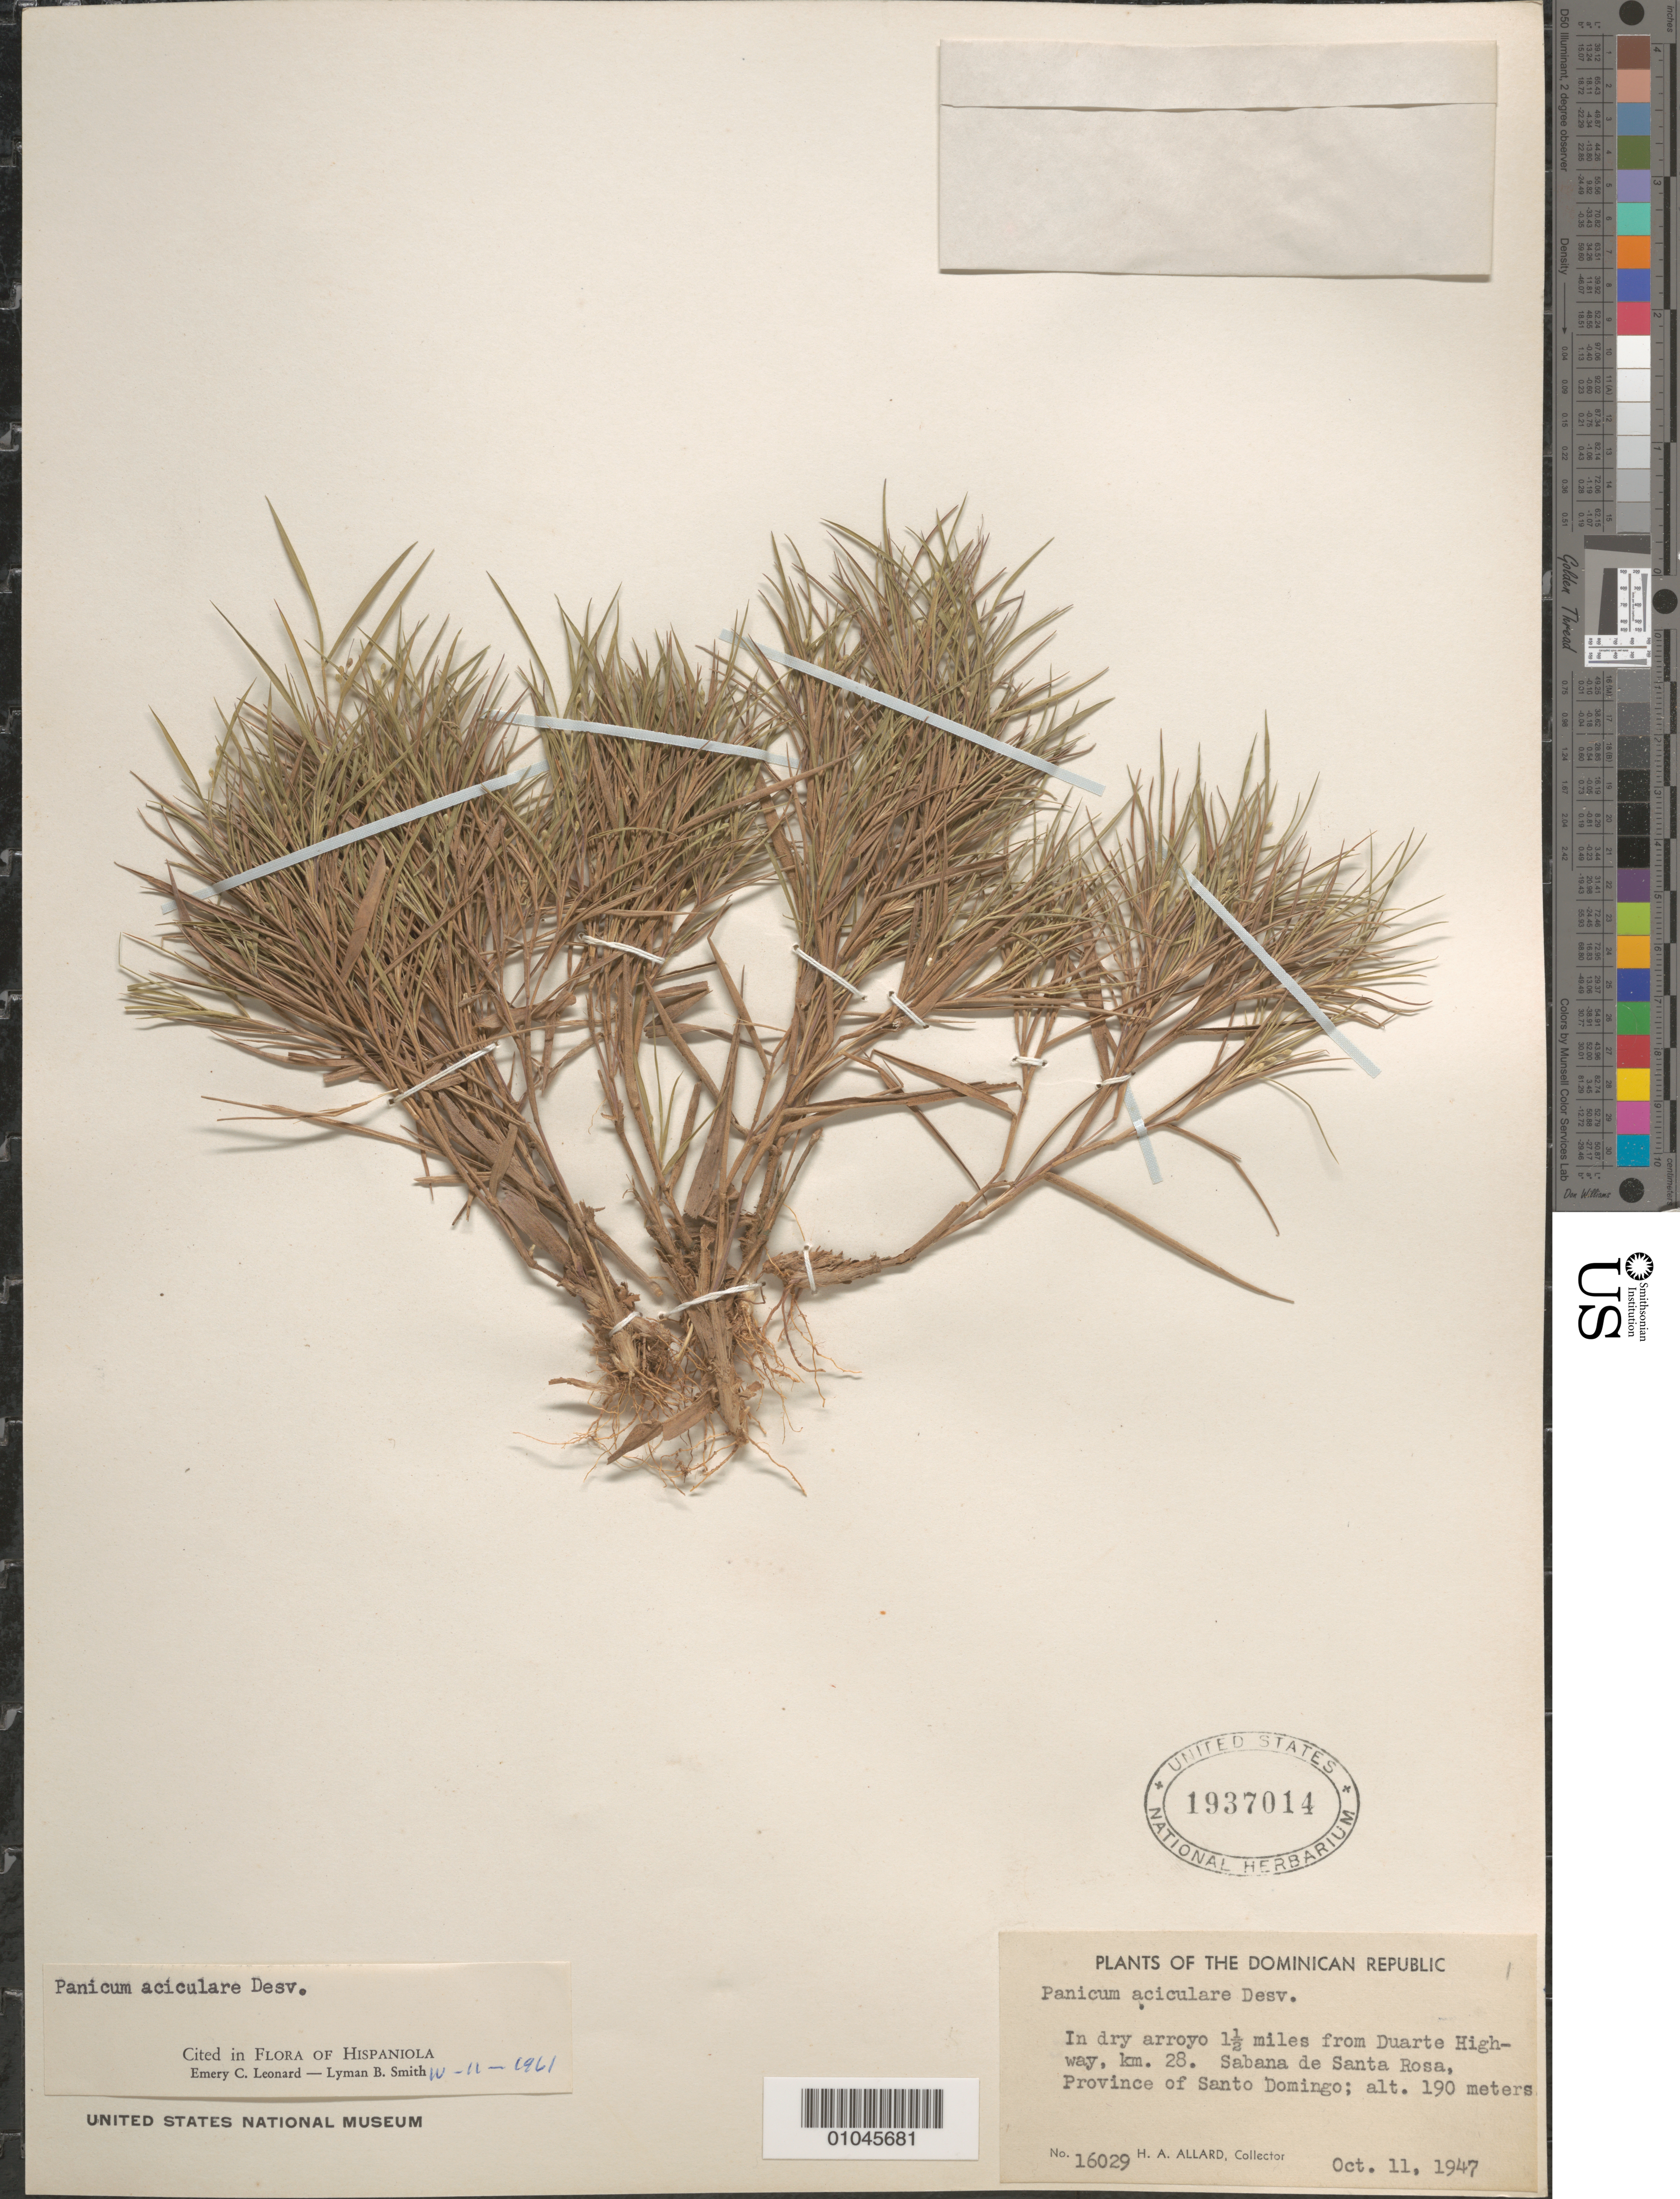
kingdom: Plantae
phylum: Tracheophyta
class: Liliopsida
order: Poales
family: Poaceae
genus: Panicum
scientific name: Panicum aciculare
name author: Desv. ex Poir.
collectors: H. A. Allard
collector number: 16029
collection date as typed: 11 Oct 1947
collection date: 1947-10-11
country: Dominica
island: Dominica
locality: In dry arroyo 1.5 miles from Duarte Highway, 28km. Sabana de Santa Ross, Province of Santo Domingo.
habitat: in dry arroyo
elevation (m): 190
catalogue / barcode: US 1937014